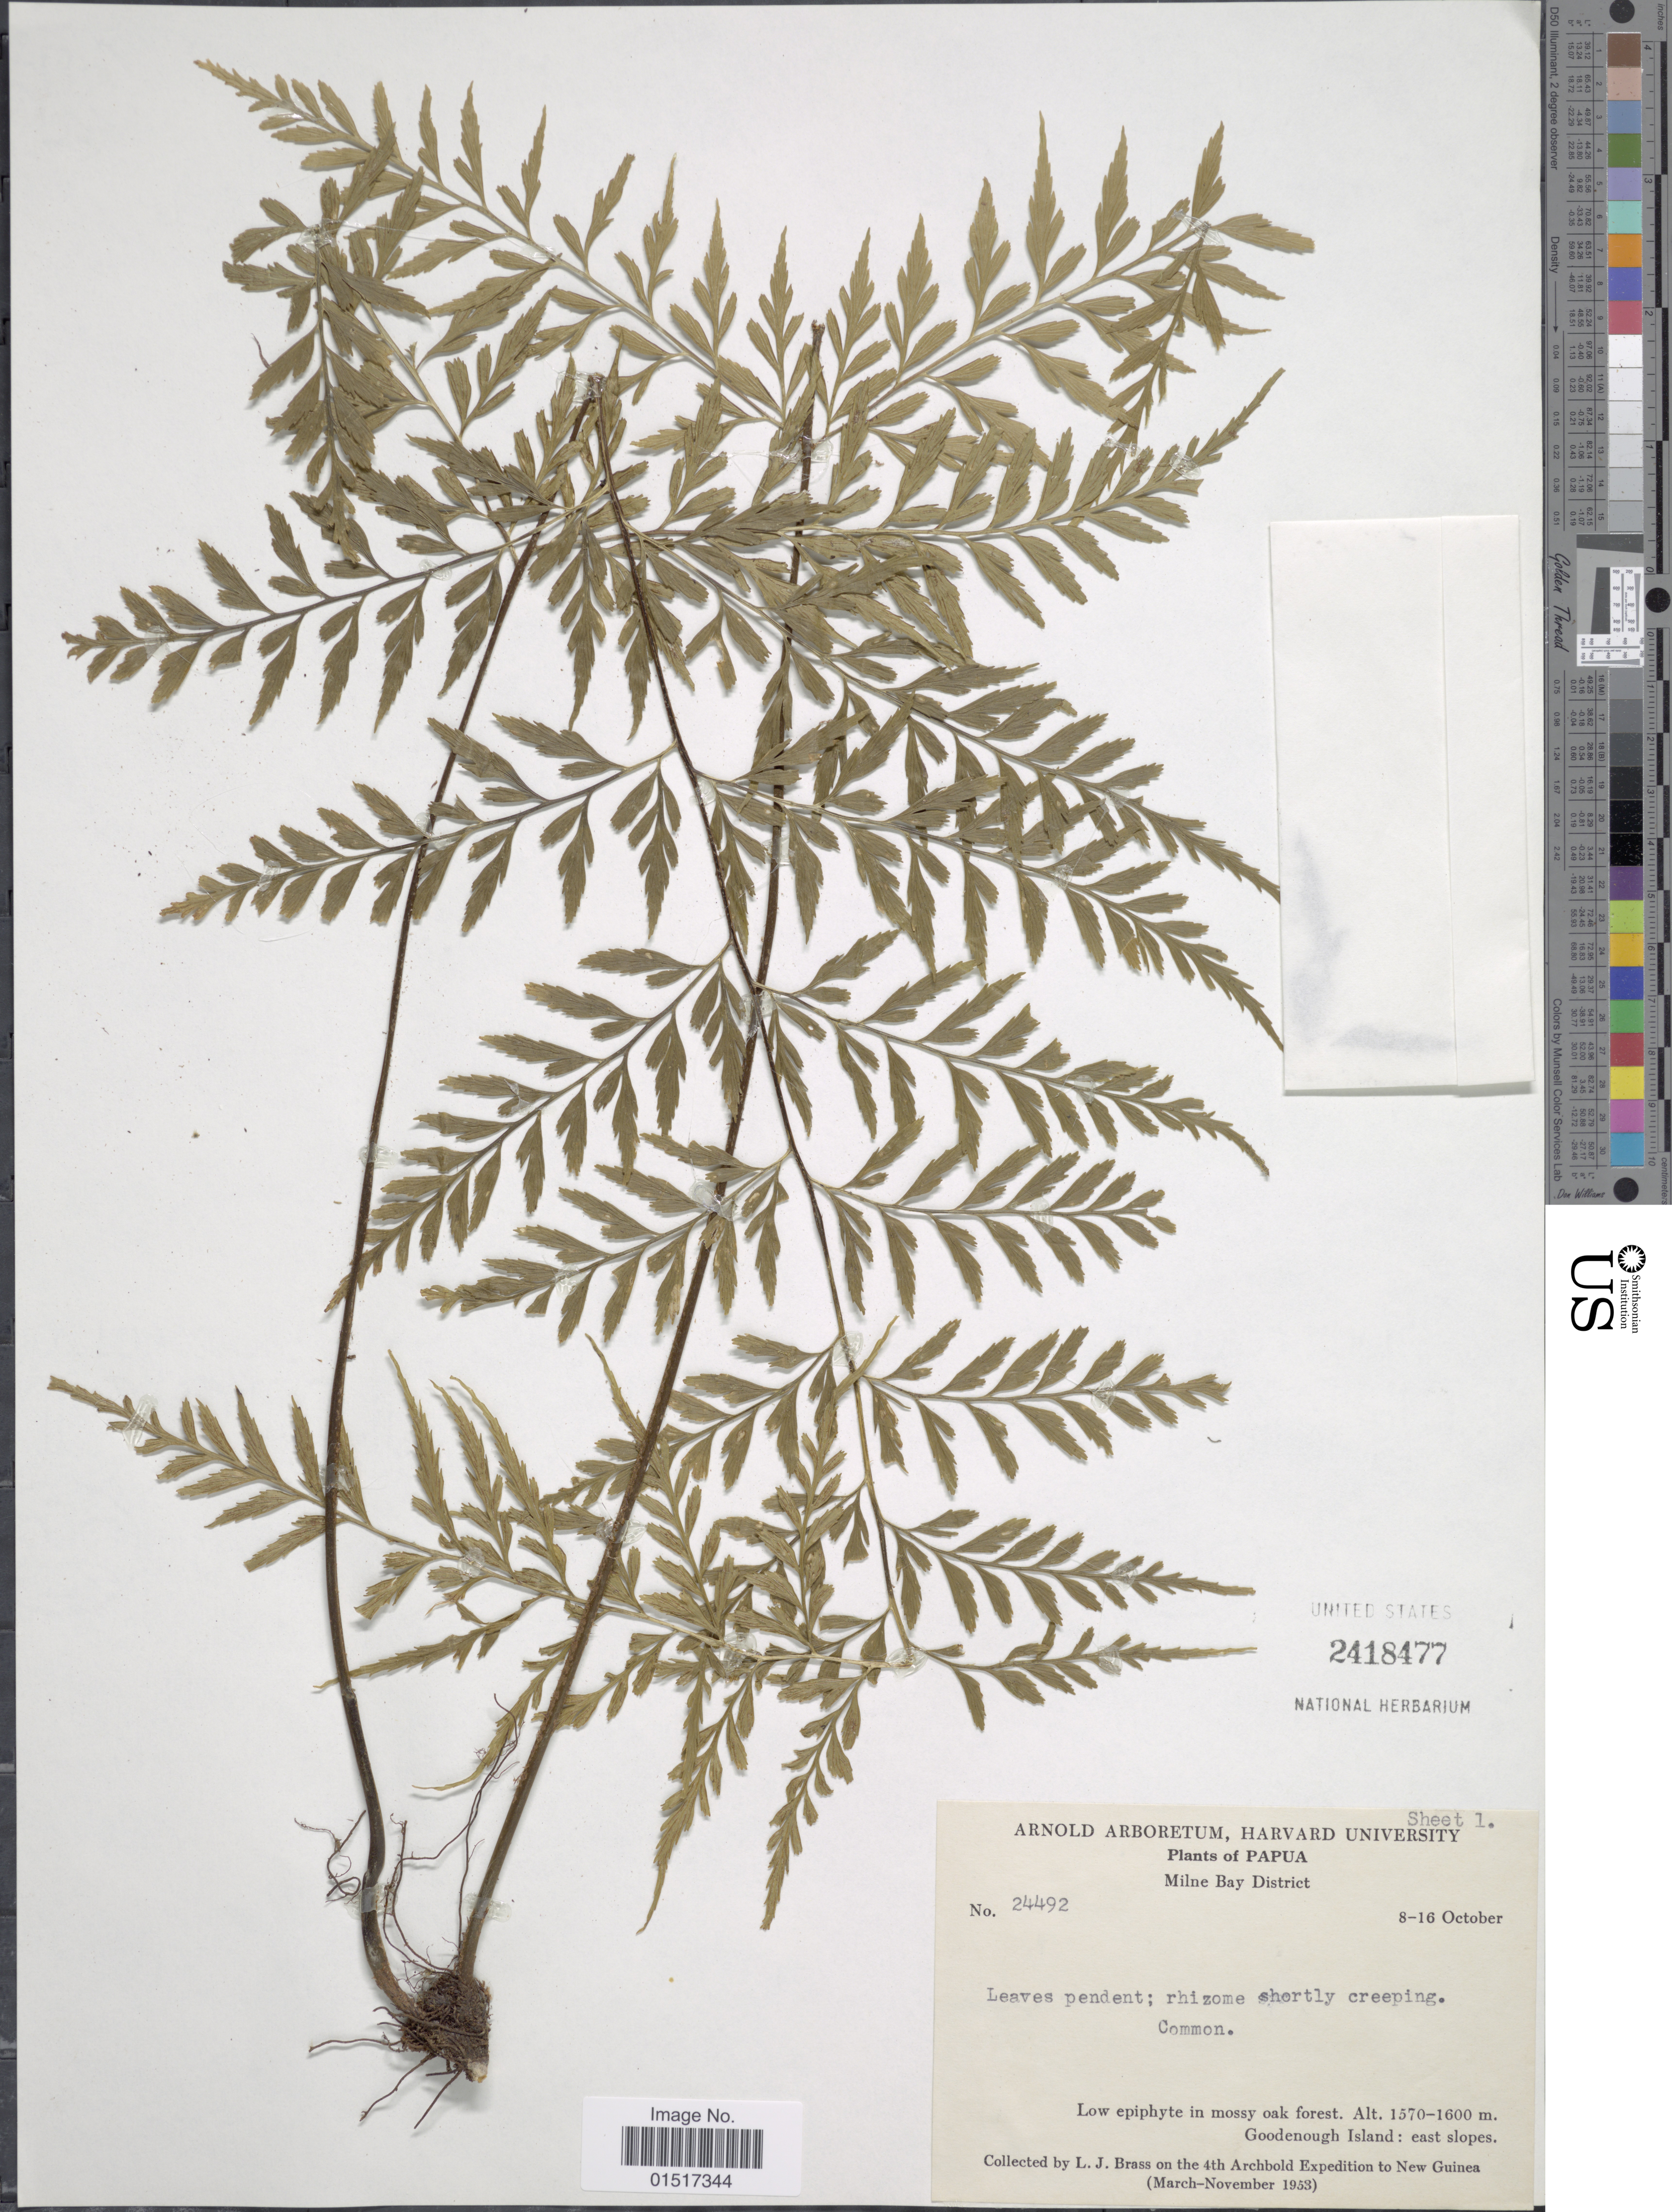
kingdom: Plantae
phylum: Tracheophyta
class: Polypodiopsida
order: Polypodiales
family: Aspleniaceae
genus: Asplenium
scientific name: Asplenium sp.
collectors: L. J. Brass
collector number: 24492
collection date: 1953-10-08/1953-10-16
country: Papua New Guinea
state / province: Milne Bay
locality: Papua. Goodenough Island: east slopes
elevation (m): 1570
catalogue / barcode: US 2418477